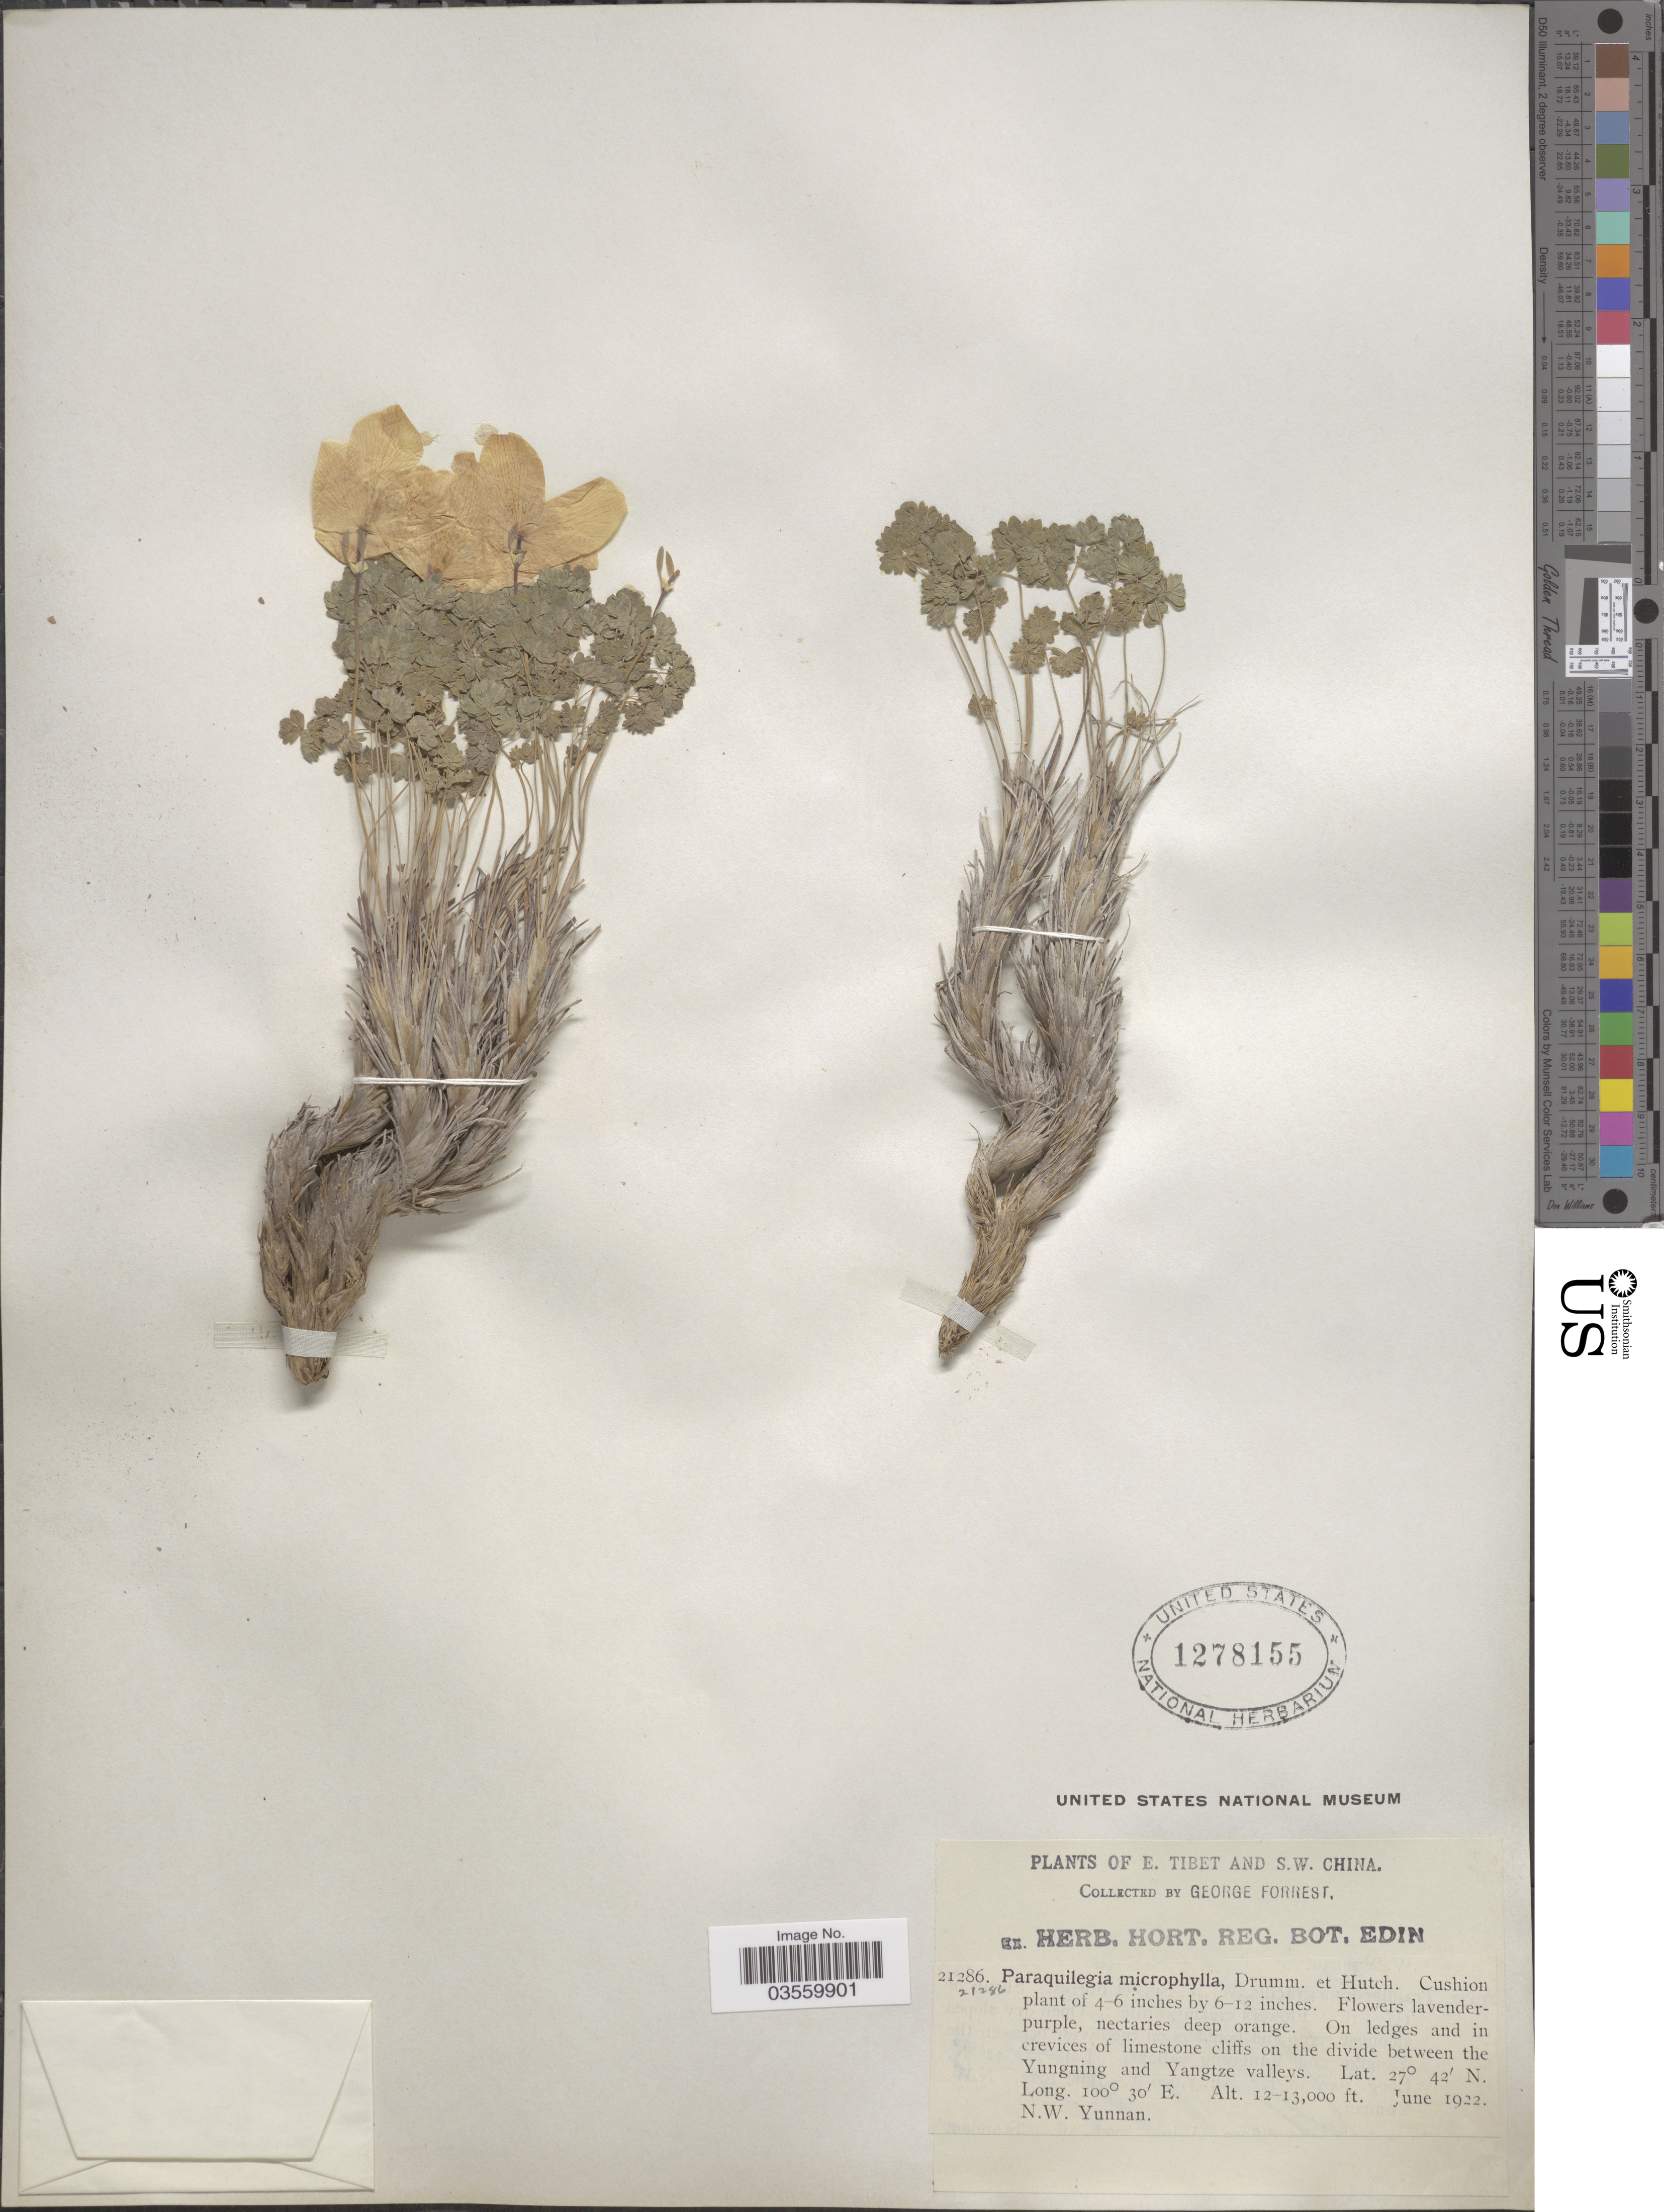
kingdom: Plantae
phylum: Tracheophyta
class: Magnoliopsida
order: Ranunculales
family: Ranunculaceae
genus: Paraquilegia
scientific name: Paraquilegia microphylla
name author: (Royle) J.R. Drumm. & Hutch.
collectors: G. Forrest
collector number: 21286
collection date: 1922-06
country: China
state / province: Yunnan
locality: E. Tibet and S.W. China. On the divide between the Yungning and Yangtze valleys. N.W. Yunnan.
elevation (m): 3658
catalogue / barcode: US 1278155